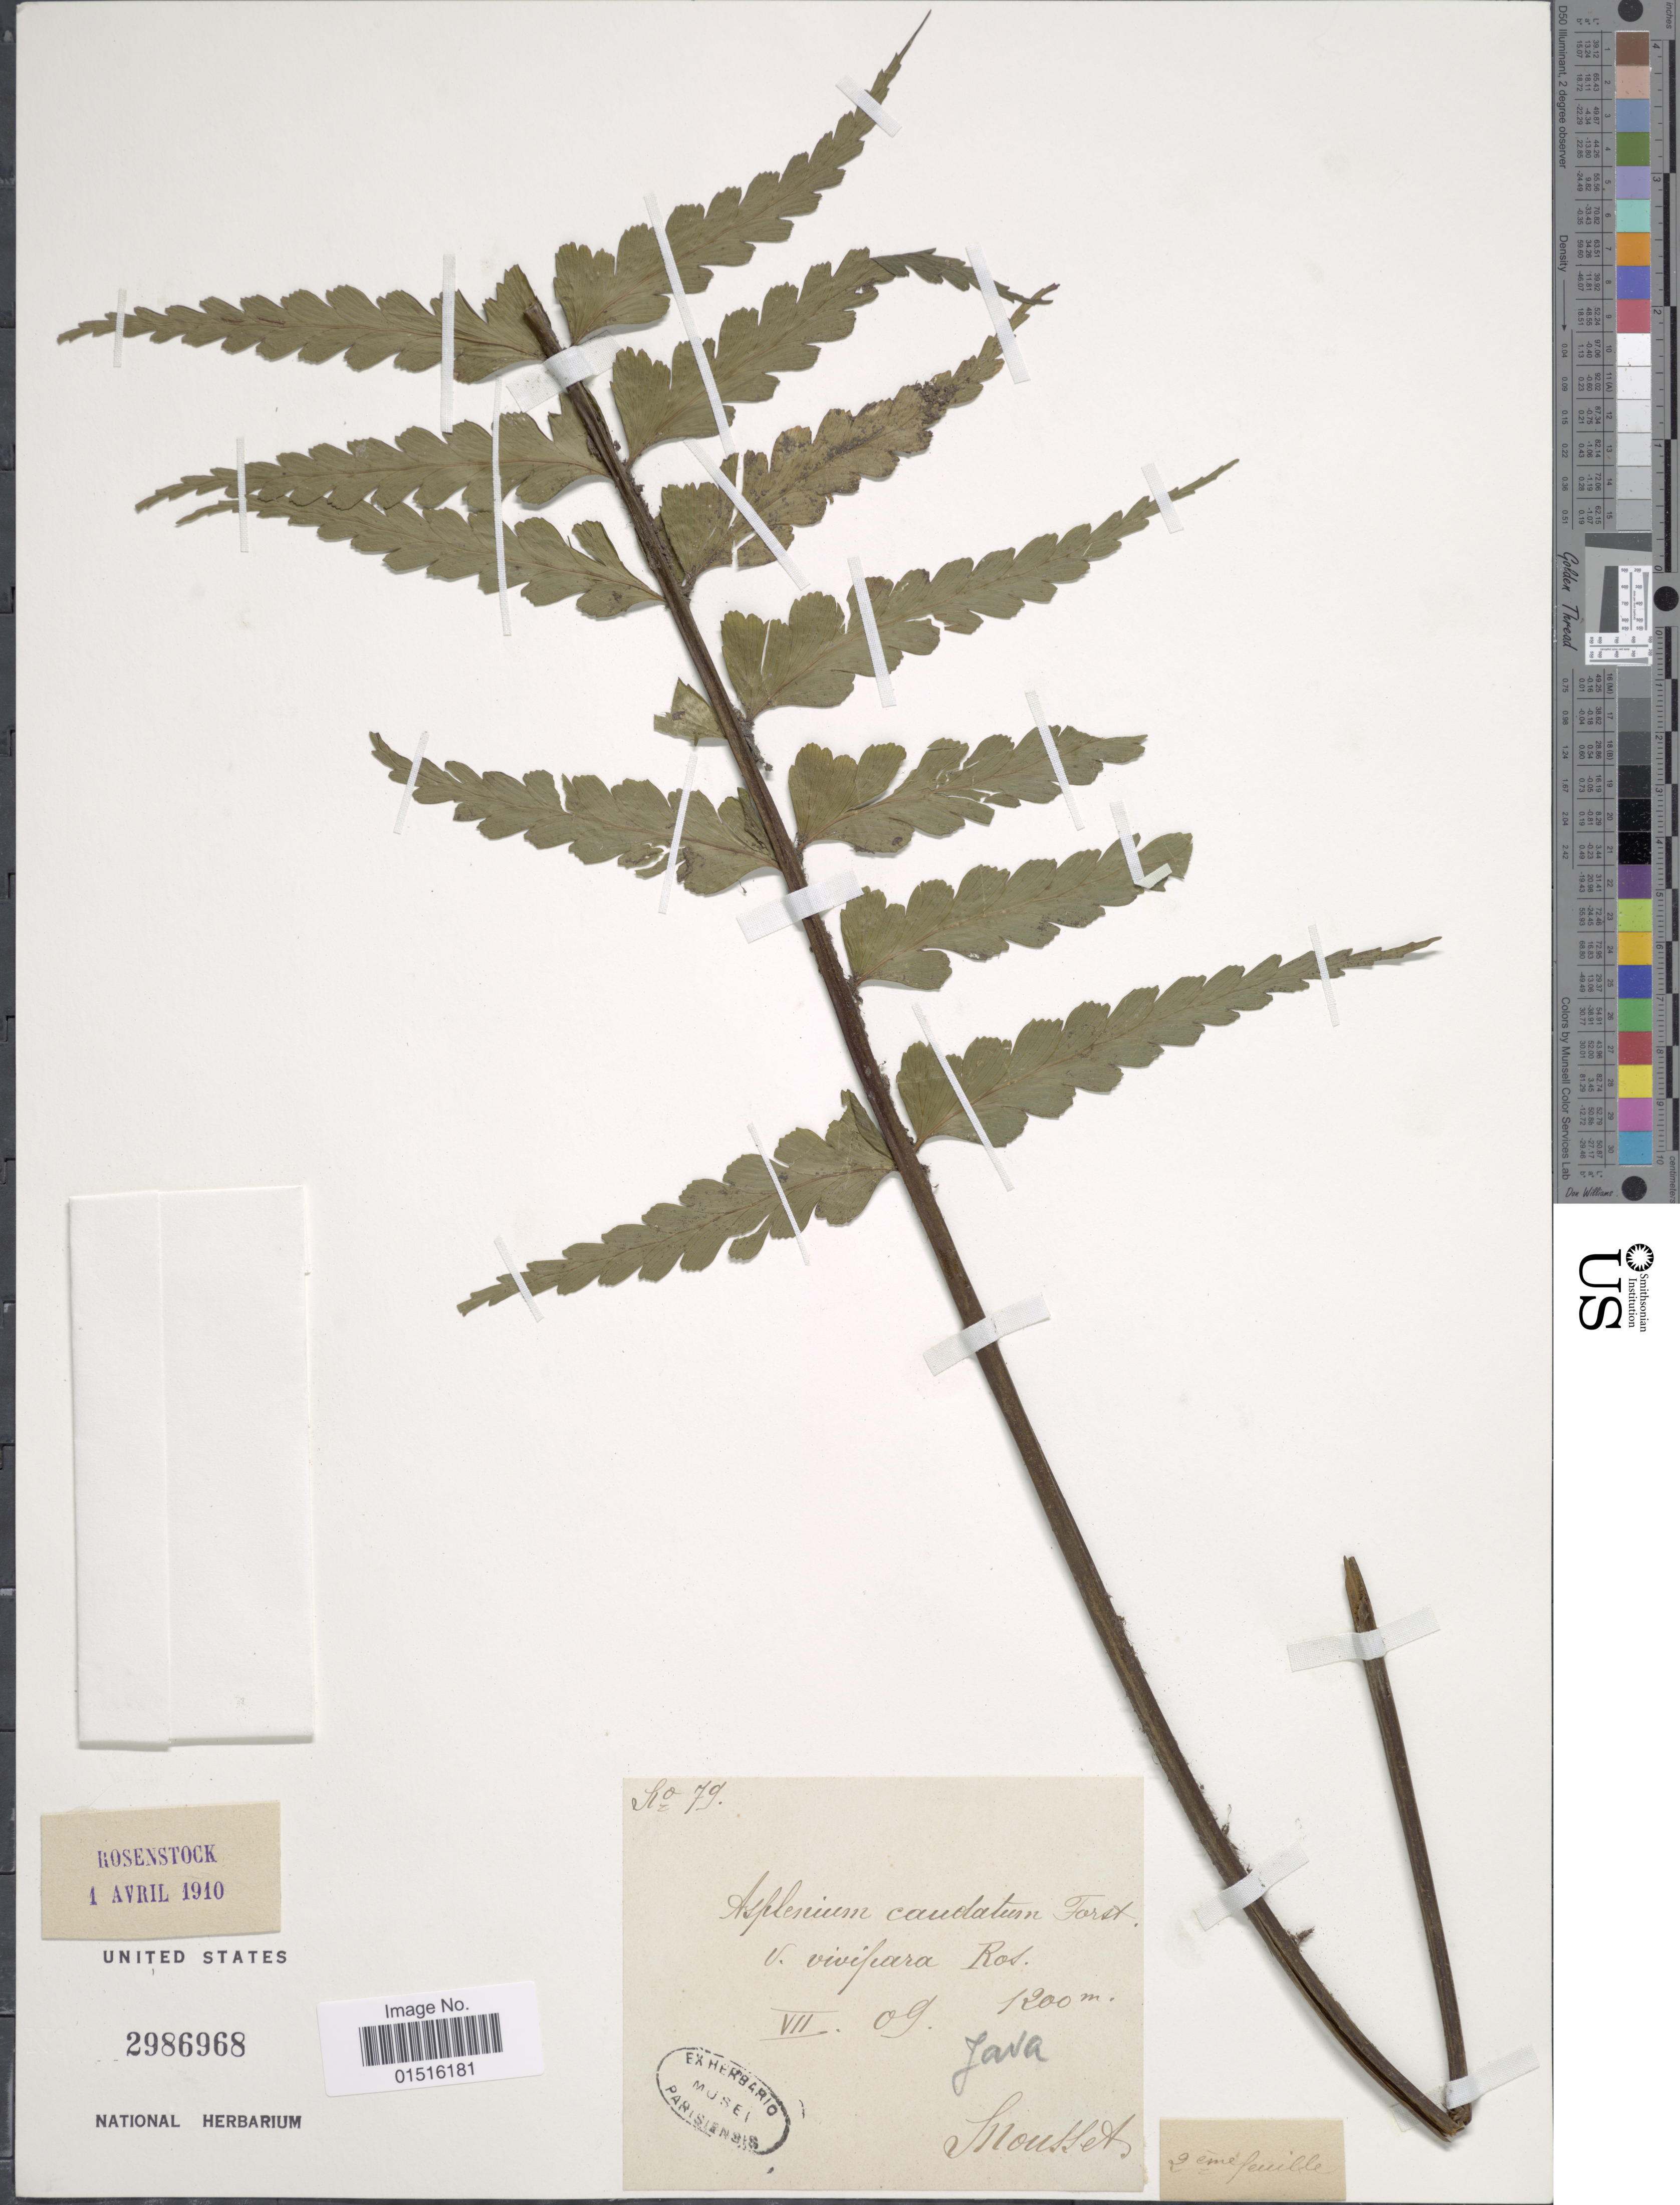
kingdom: Plantae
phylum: Tracheophyta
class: Polypodiopsida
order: Polypodiales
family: Aspleniaceae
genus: Asplenium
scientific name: Asplenium truncatum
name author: Blume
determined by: Salgado, A. E.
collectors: Mousset, --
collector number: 79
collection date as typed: Transcribed d/m/y: /7/9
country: Indonesia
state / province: Java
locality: Java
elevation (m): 1200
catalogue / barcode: US 2986968